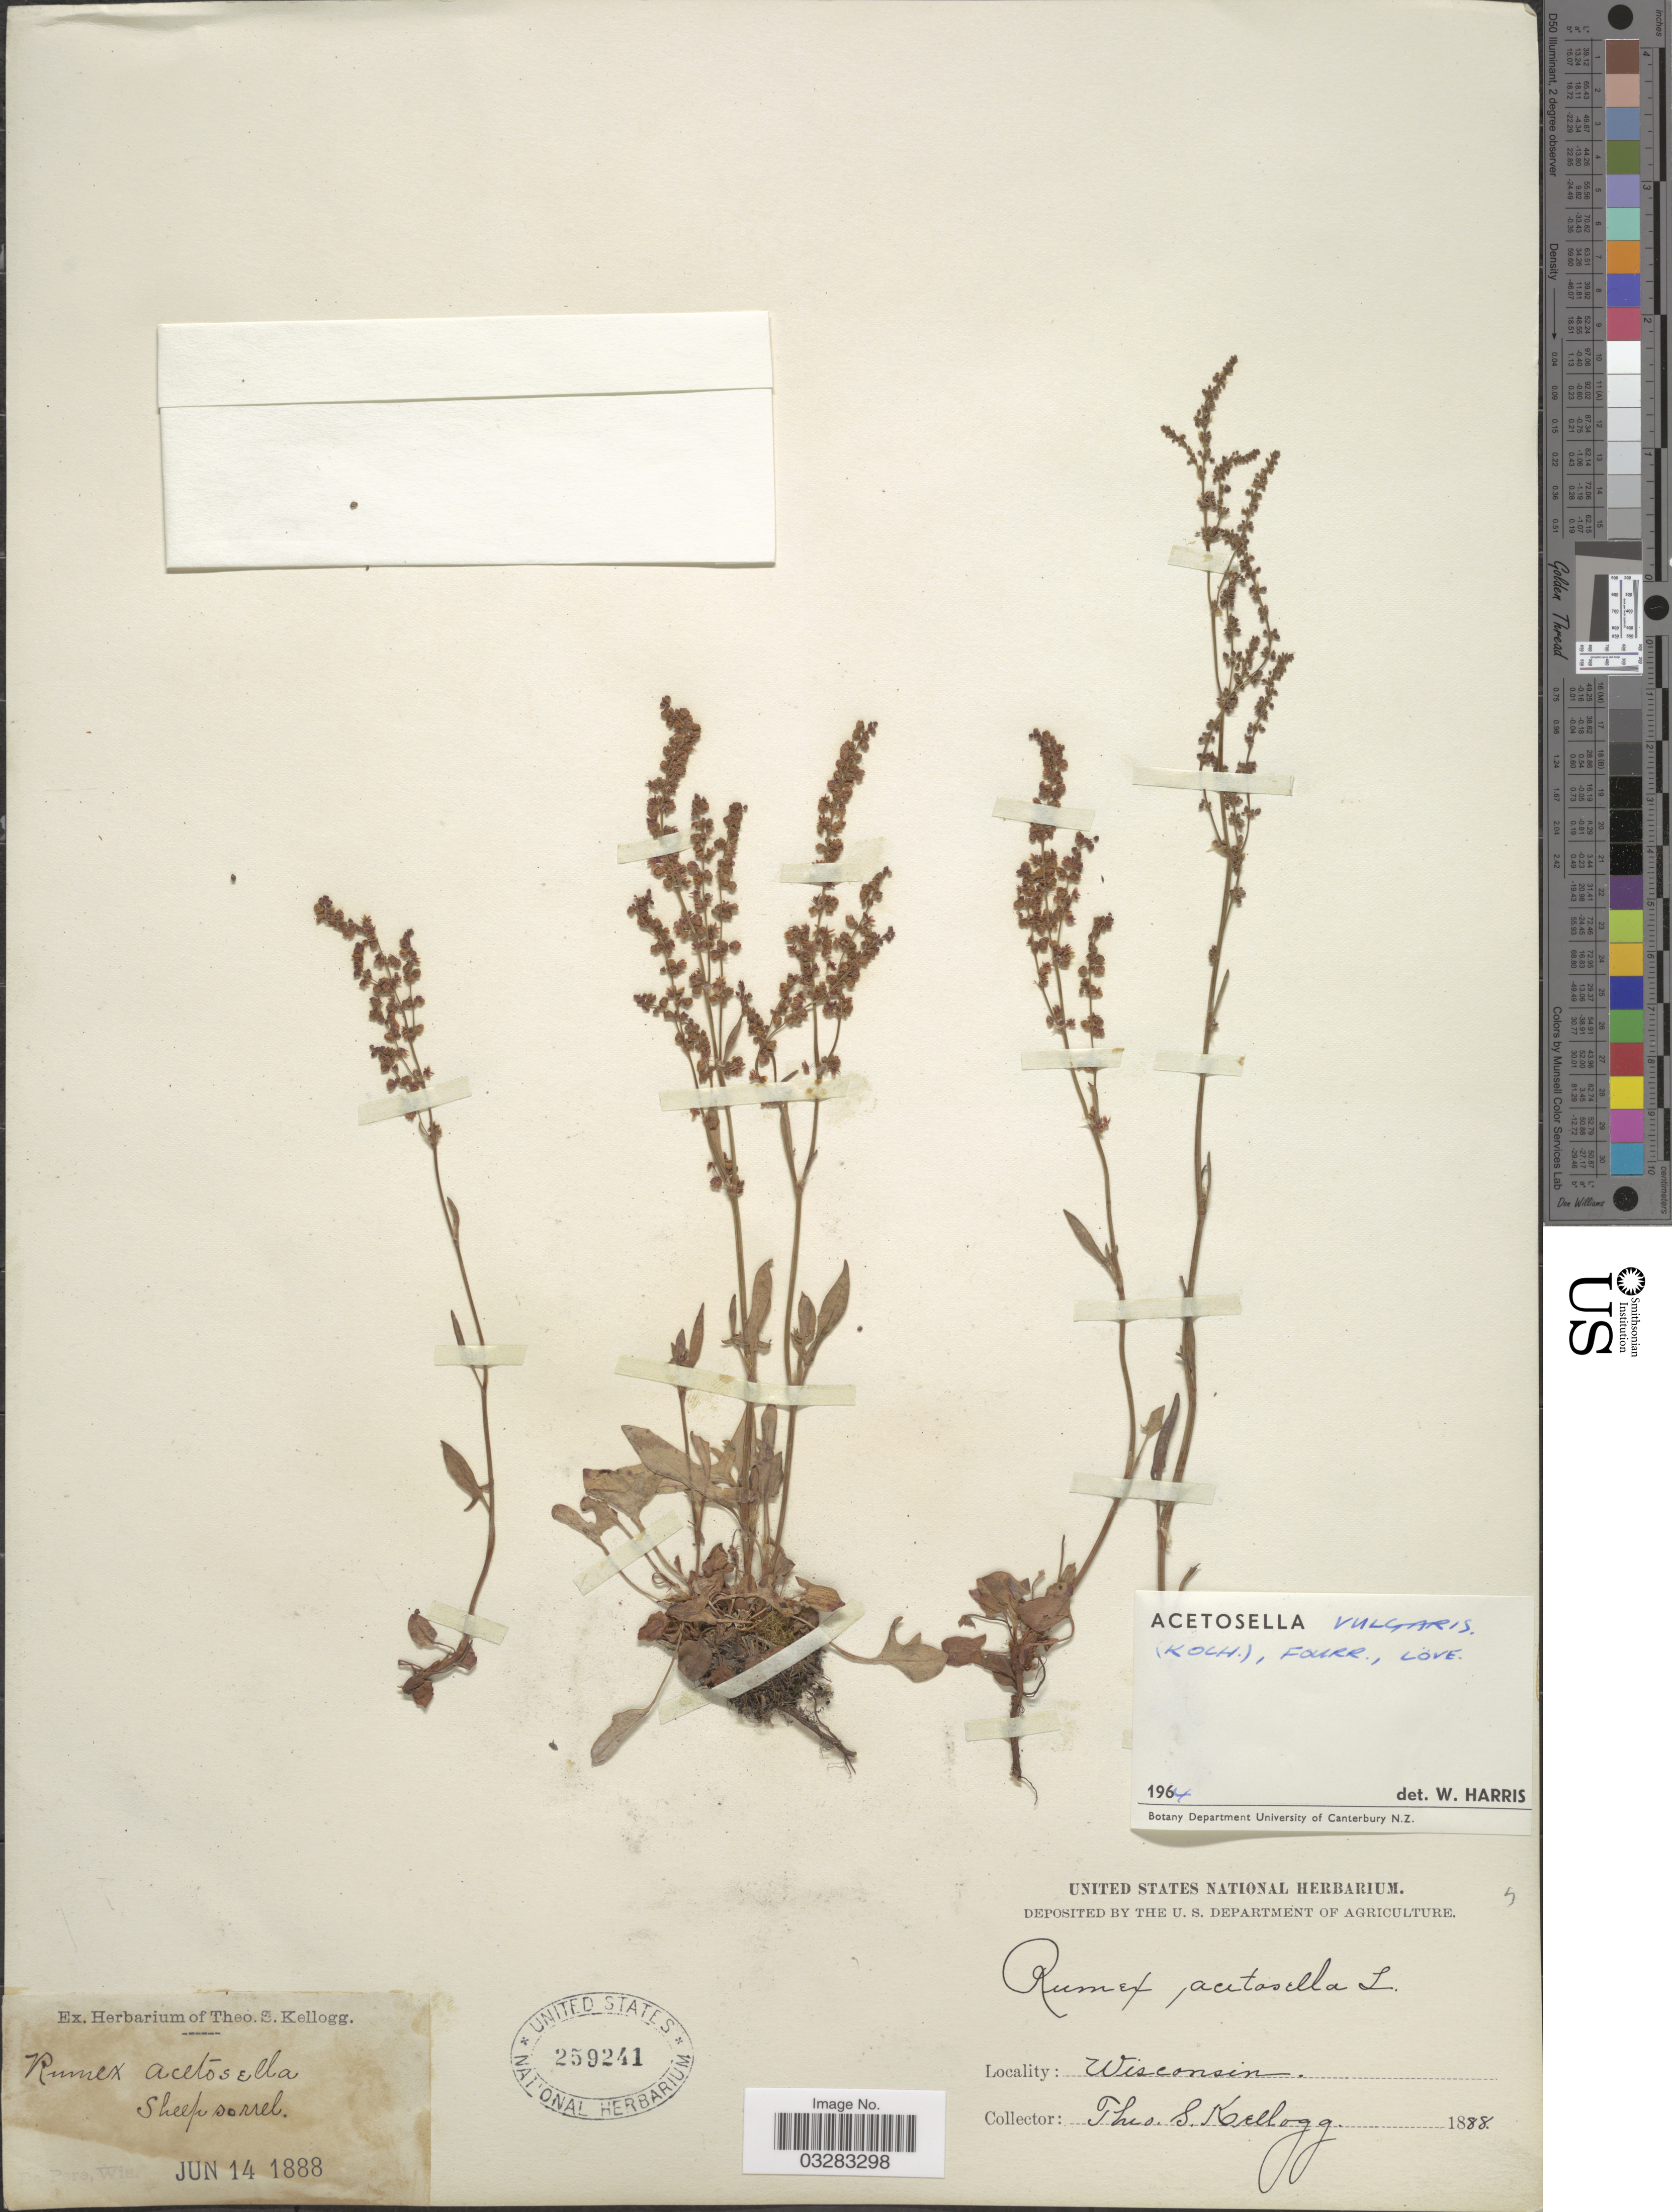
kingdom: Plantae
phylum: Tracheophyta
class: Magnoliopsida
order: Caryophyllales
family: Polygonaceae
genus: Rumex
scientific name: Rumex acetosella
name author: L.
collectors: T. S. Kellogg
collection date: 1888-06-14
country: United States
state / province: Wisconsin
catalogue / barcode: US 259241